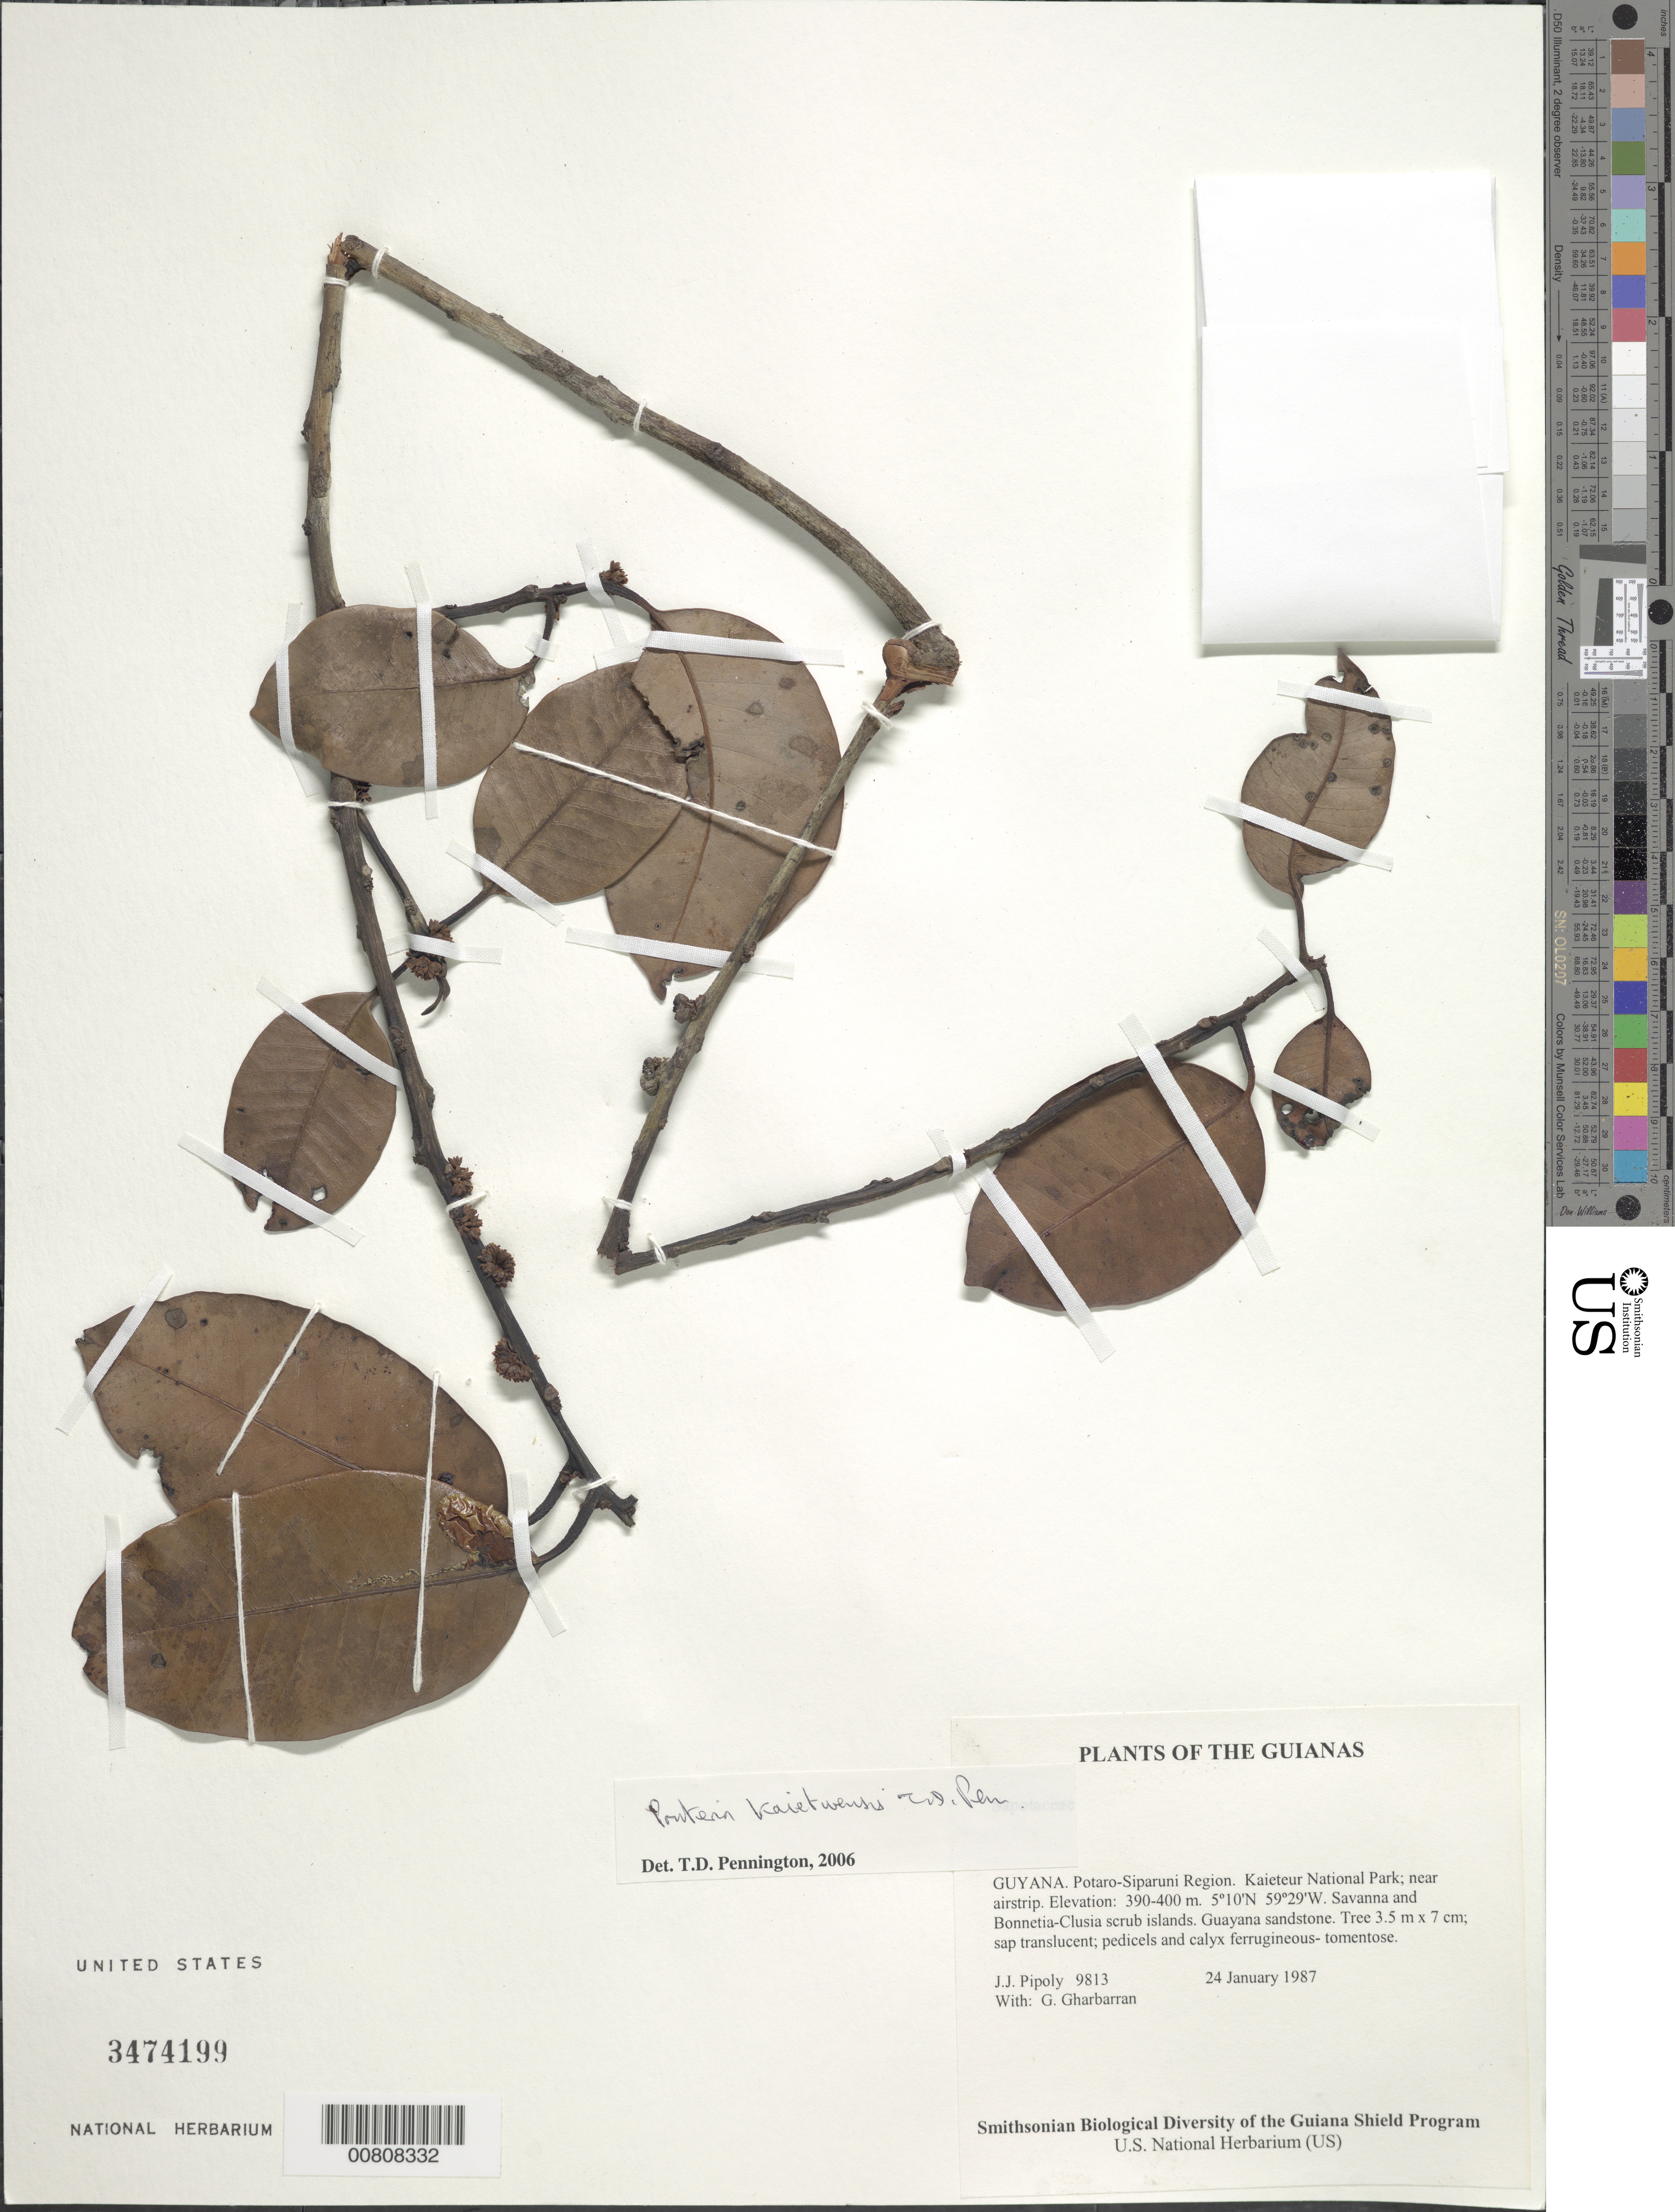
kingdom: Plantae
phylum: Tracheophyta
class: Magnoliopsida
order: Ericales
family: Sapotaceae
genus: Pouteria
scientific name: Pouteria kaieteurensis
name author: T.D. Penn.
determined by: Pennington, T. D., (K)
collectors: J. J. Pipoly & G. Gharbarran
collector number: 9813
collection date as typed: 24 January 1987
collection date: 1987-01-24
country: Guyana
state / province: Potaro-Siparuni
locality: Kaieteur National Park; near airstrip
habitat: Savanna and Bonnetia-Clusia scrub islands. Guayana sandstone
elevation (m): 390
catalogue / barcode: US 3474199